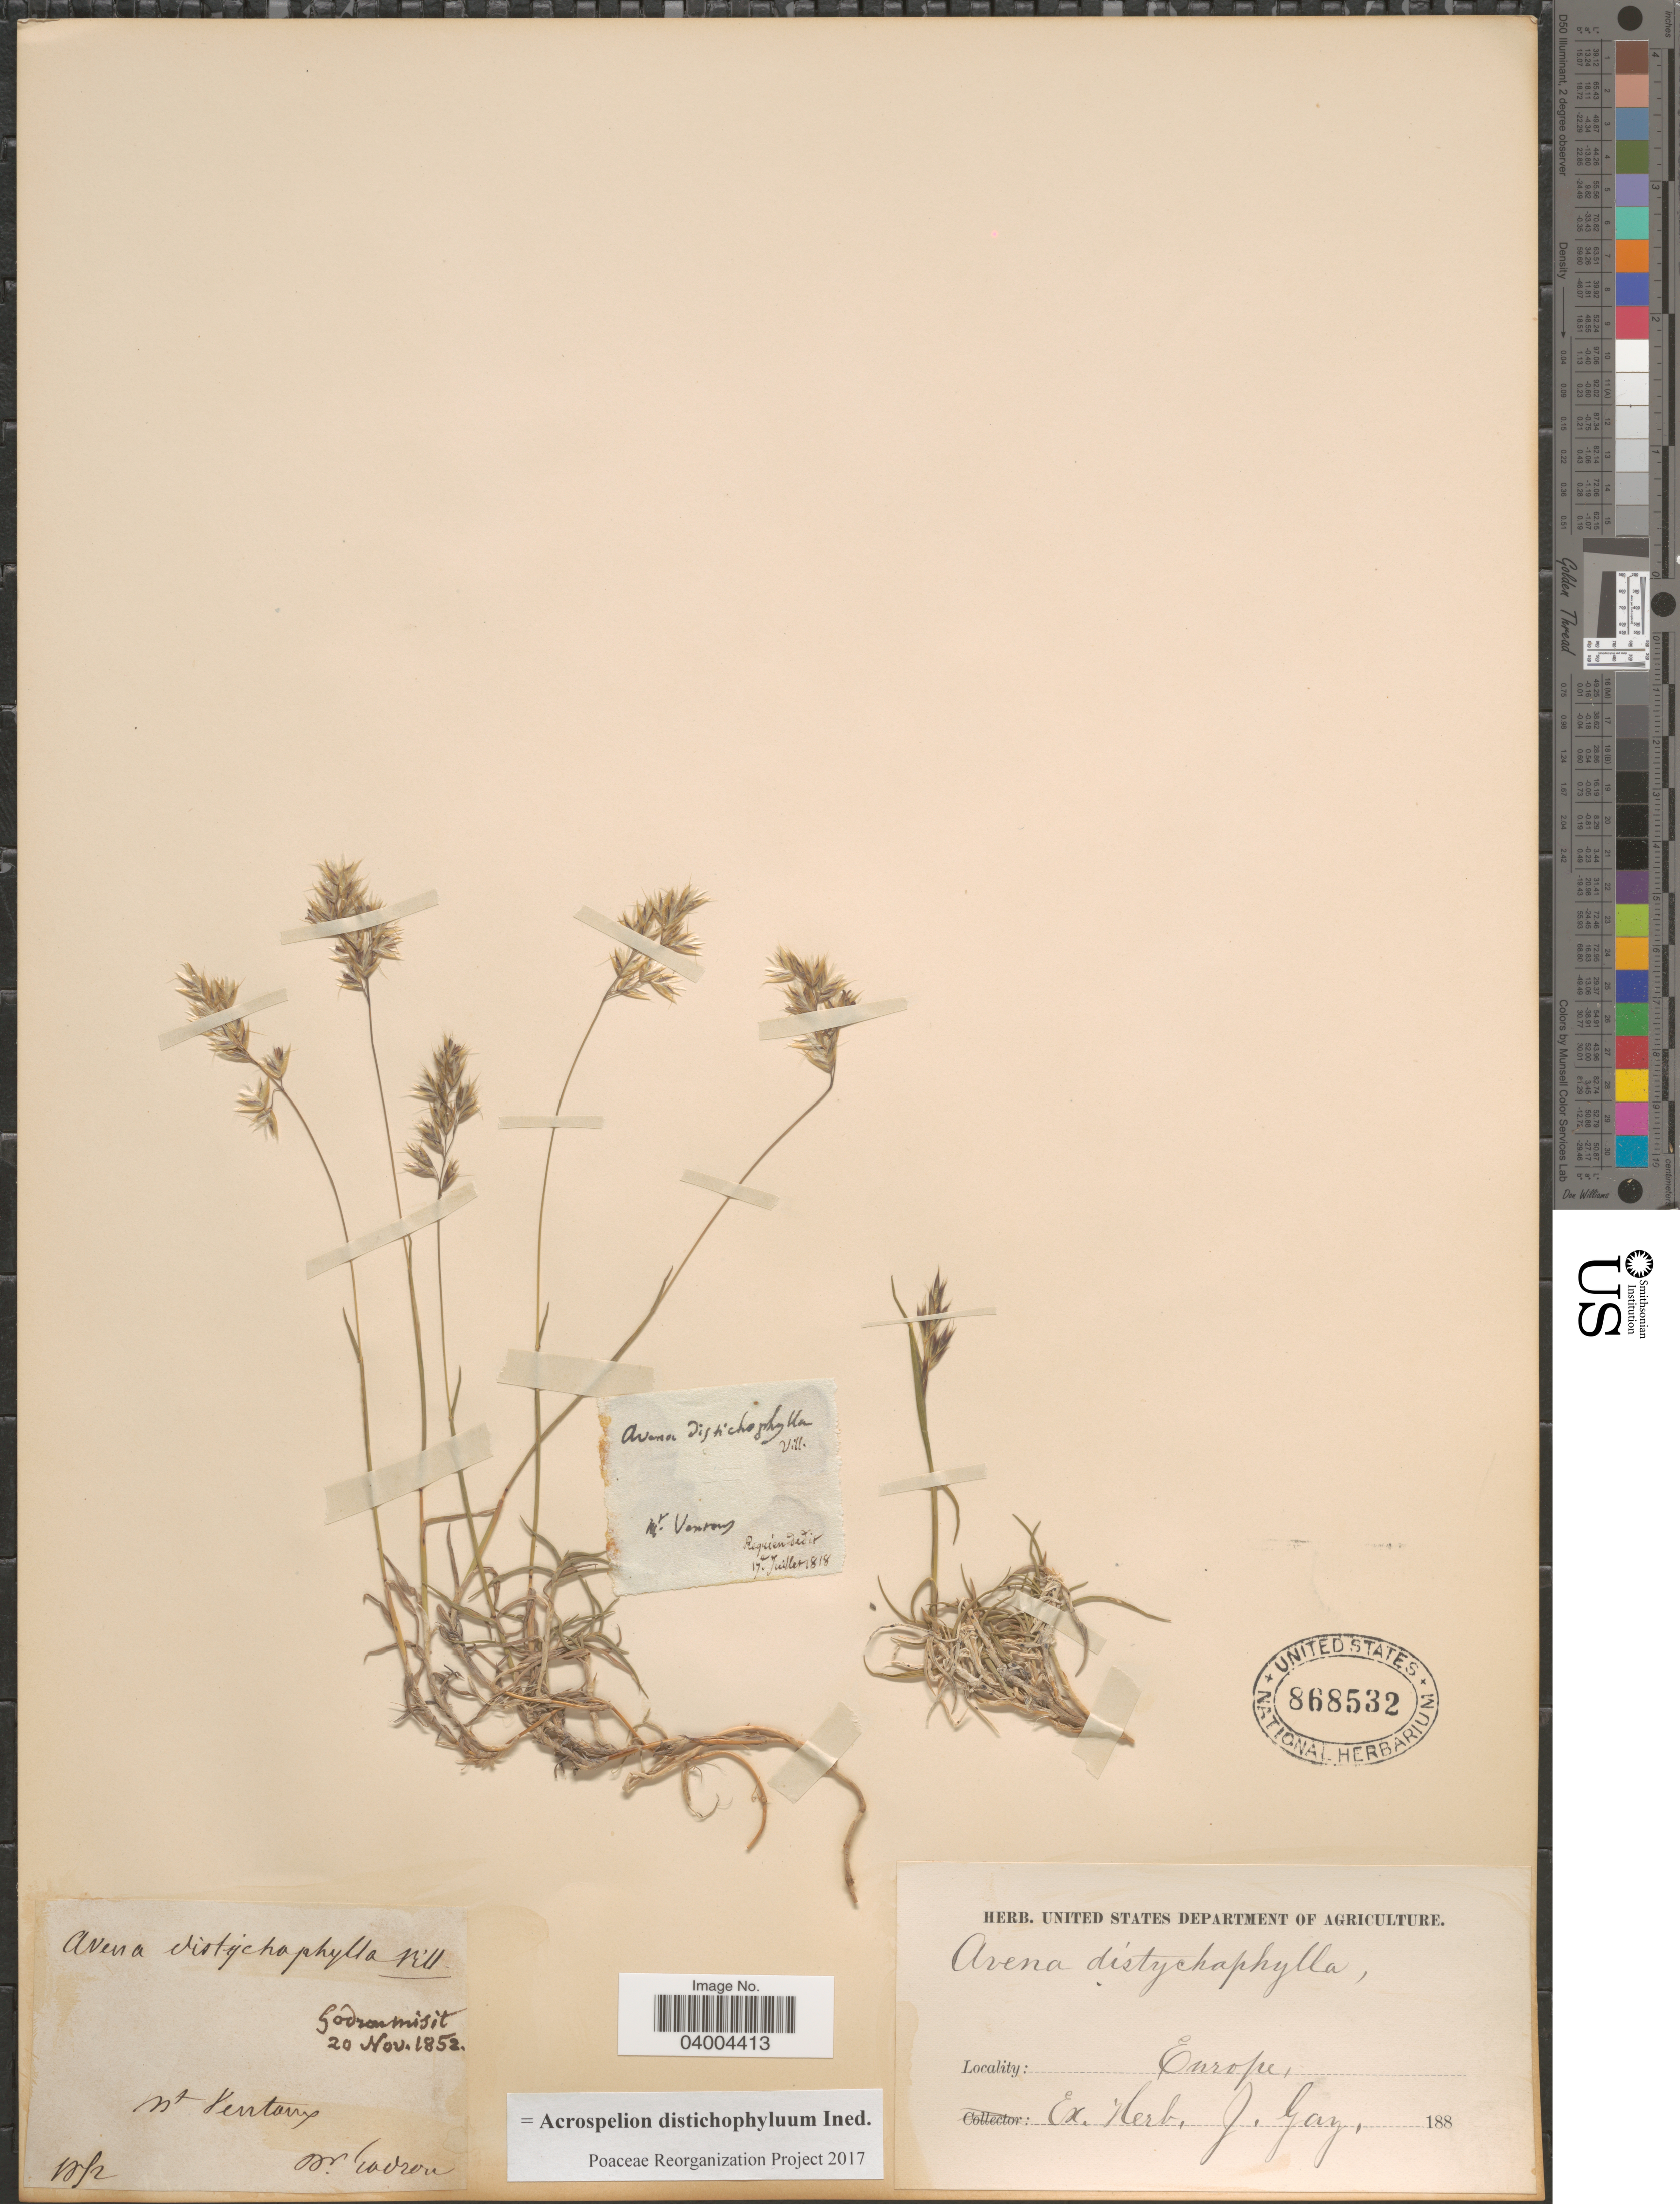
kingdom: Plantae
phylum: Tracheophyta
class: Liliopsida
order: Poales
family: Poaceae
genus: Acrospelion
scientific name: Acrospelion distichophyllum ined.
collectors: Godron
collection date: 1852-11-20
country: France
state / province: Provence-Alpes-Côte d'Azur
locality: Mt. Ventoux. Europe.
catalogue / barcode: US 868532